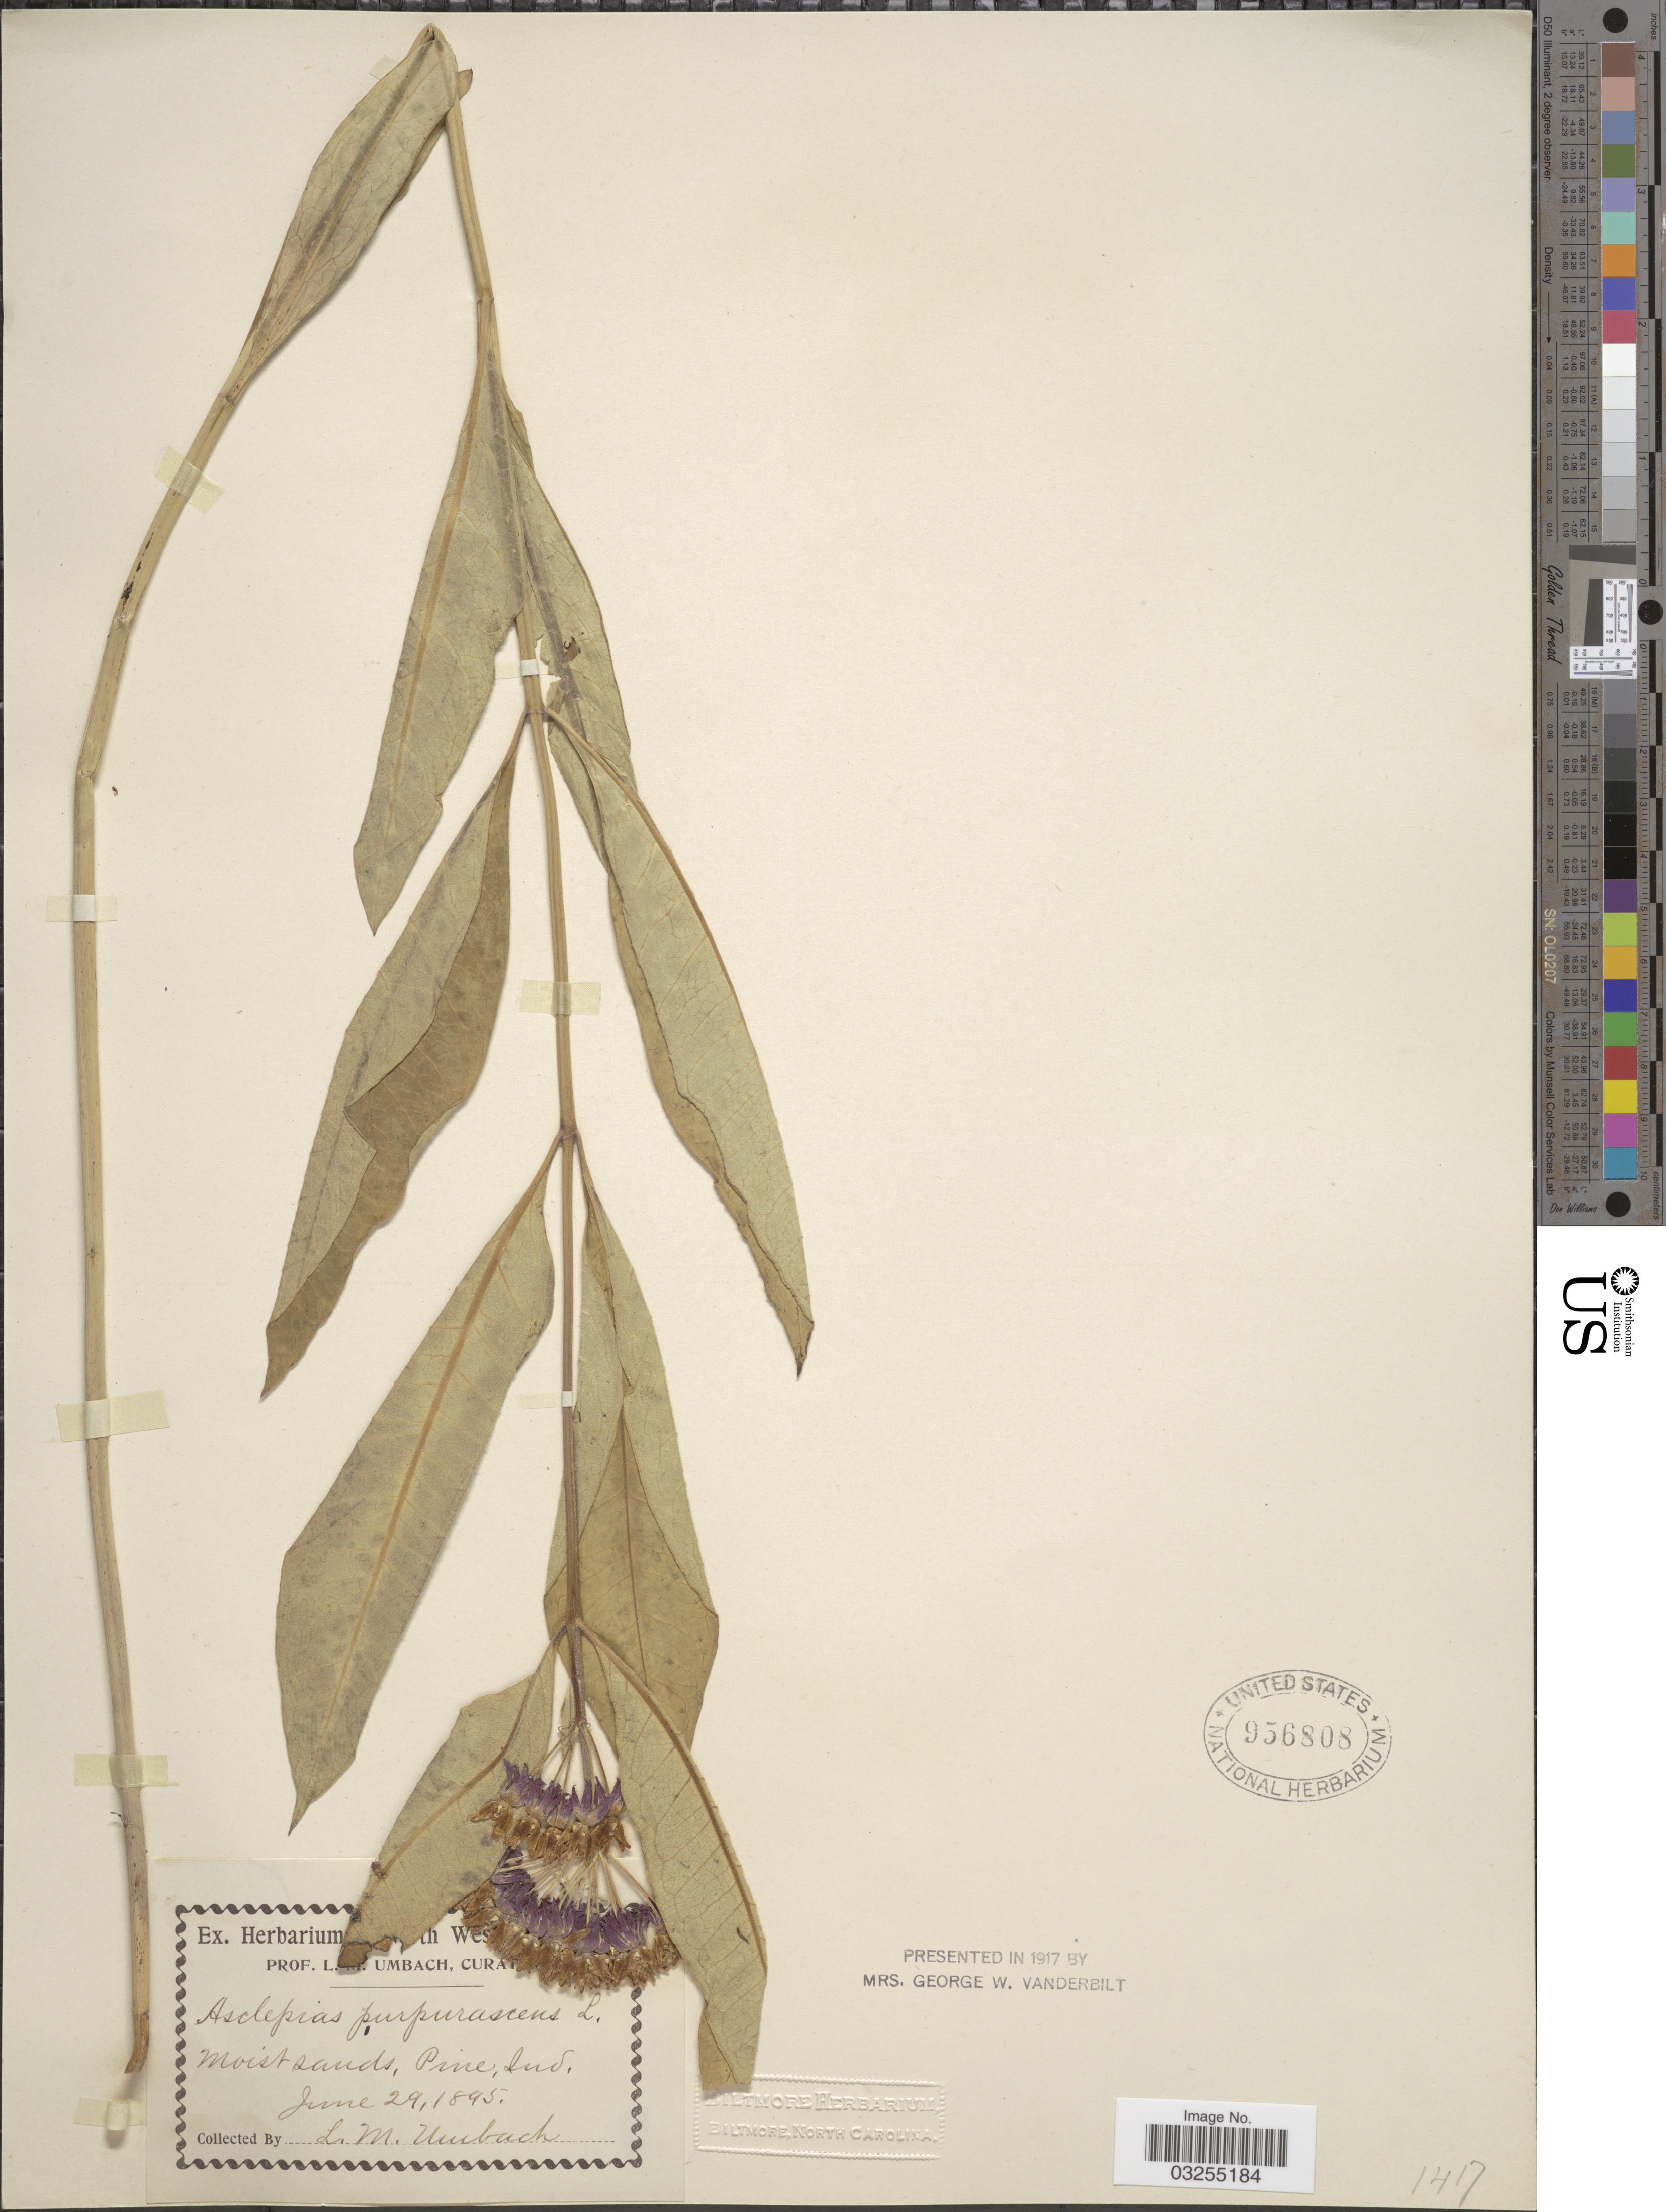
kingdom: Plantae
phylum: Tracheophyta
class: Magnoliopsida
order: Gentianales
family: Apocynaceae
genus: Asclepias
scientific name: Asclepias purpurascens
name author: L.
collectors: L. M. Umbach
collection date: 1895-06-29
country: United States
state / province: Indiana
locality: Moist sands, Pine, Ind.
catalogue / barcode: US 956808